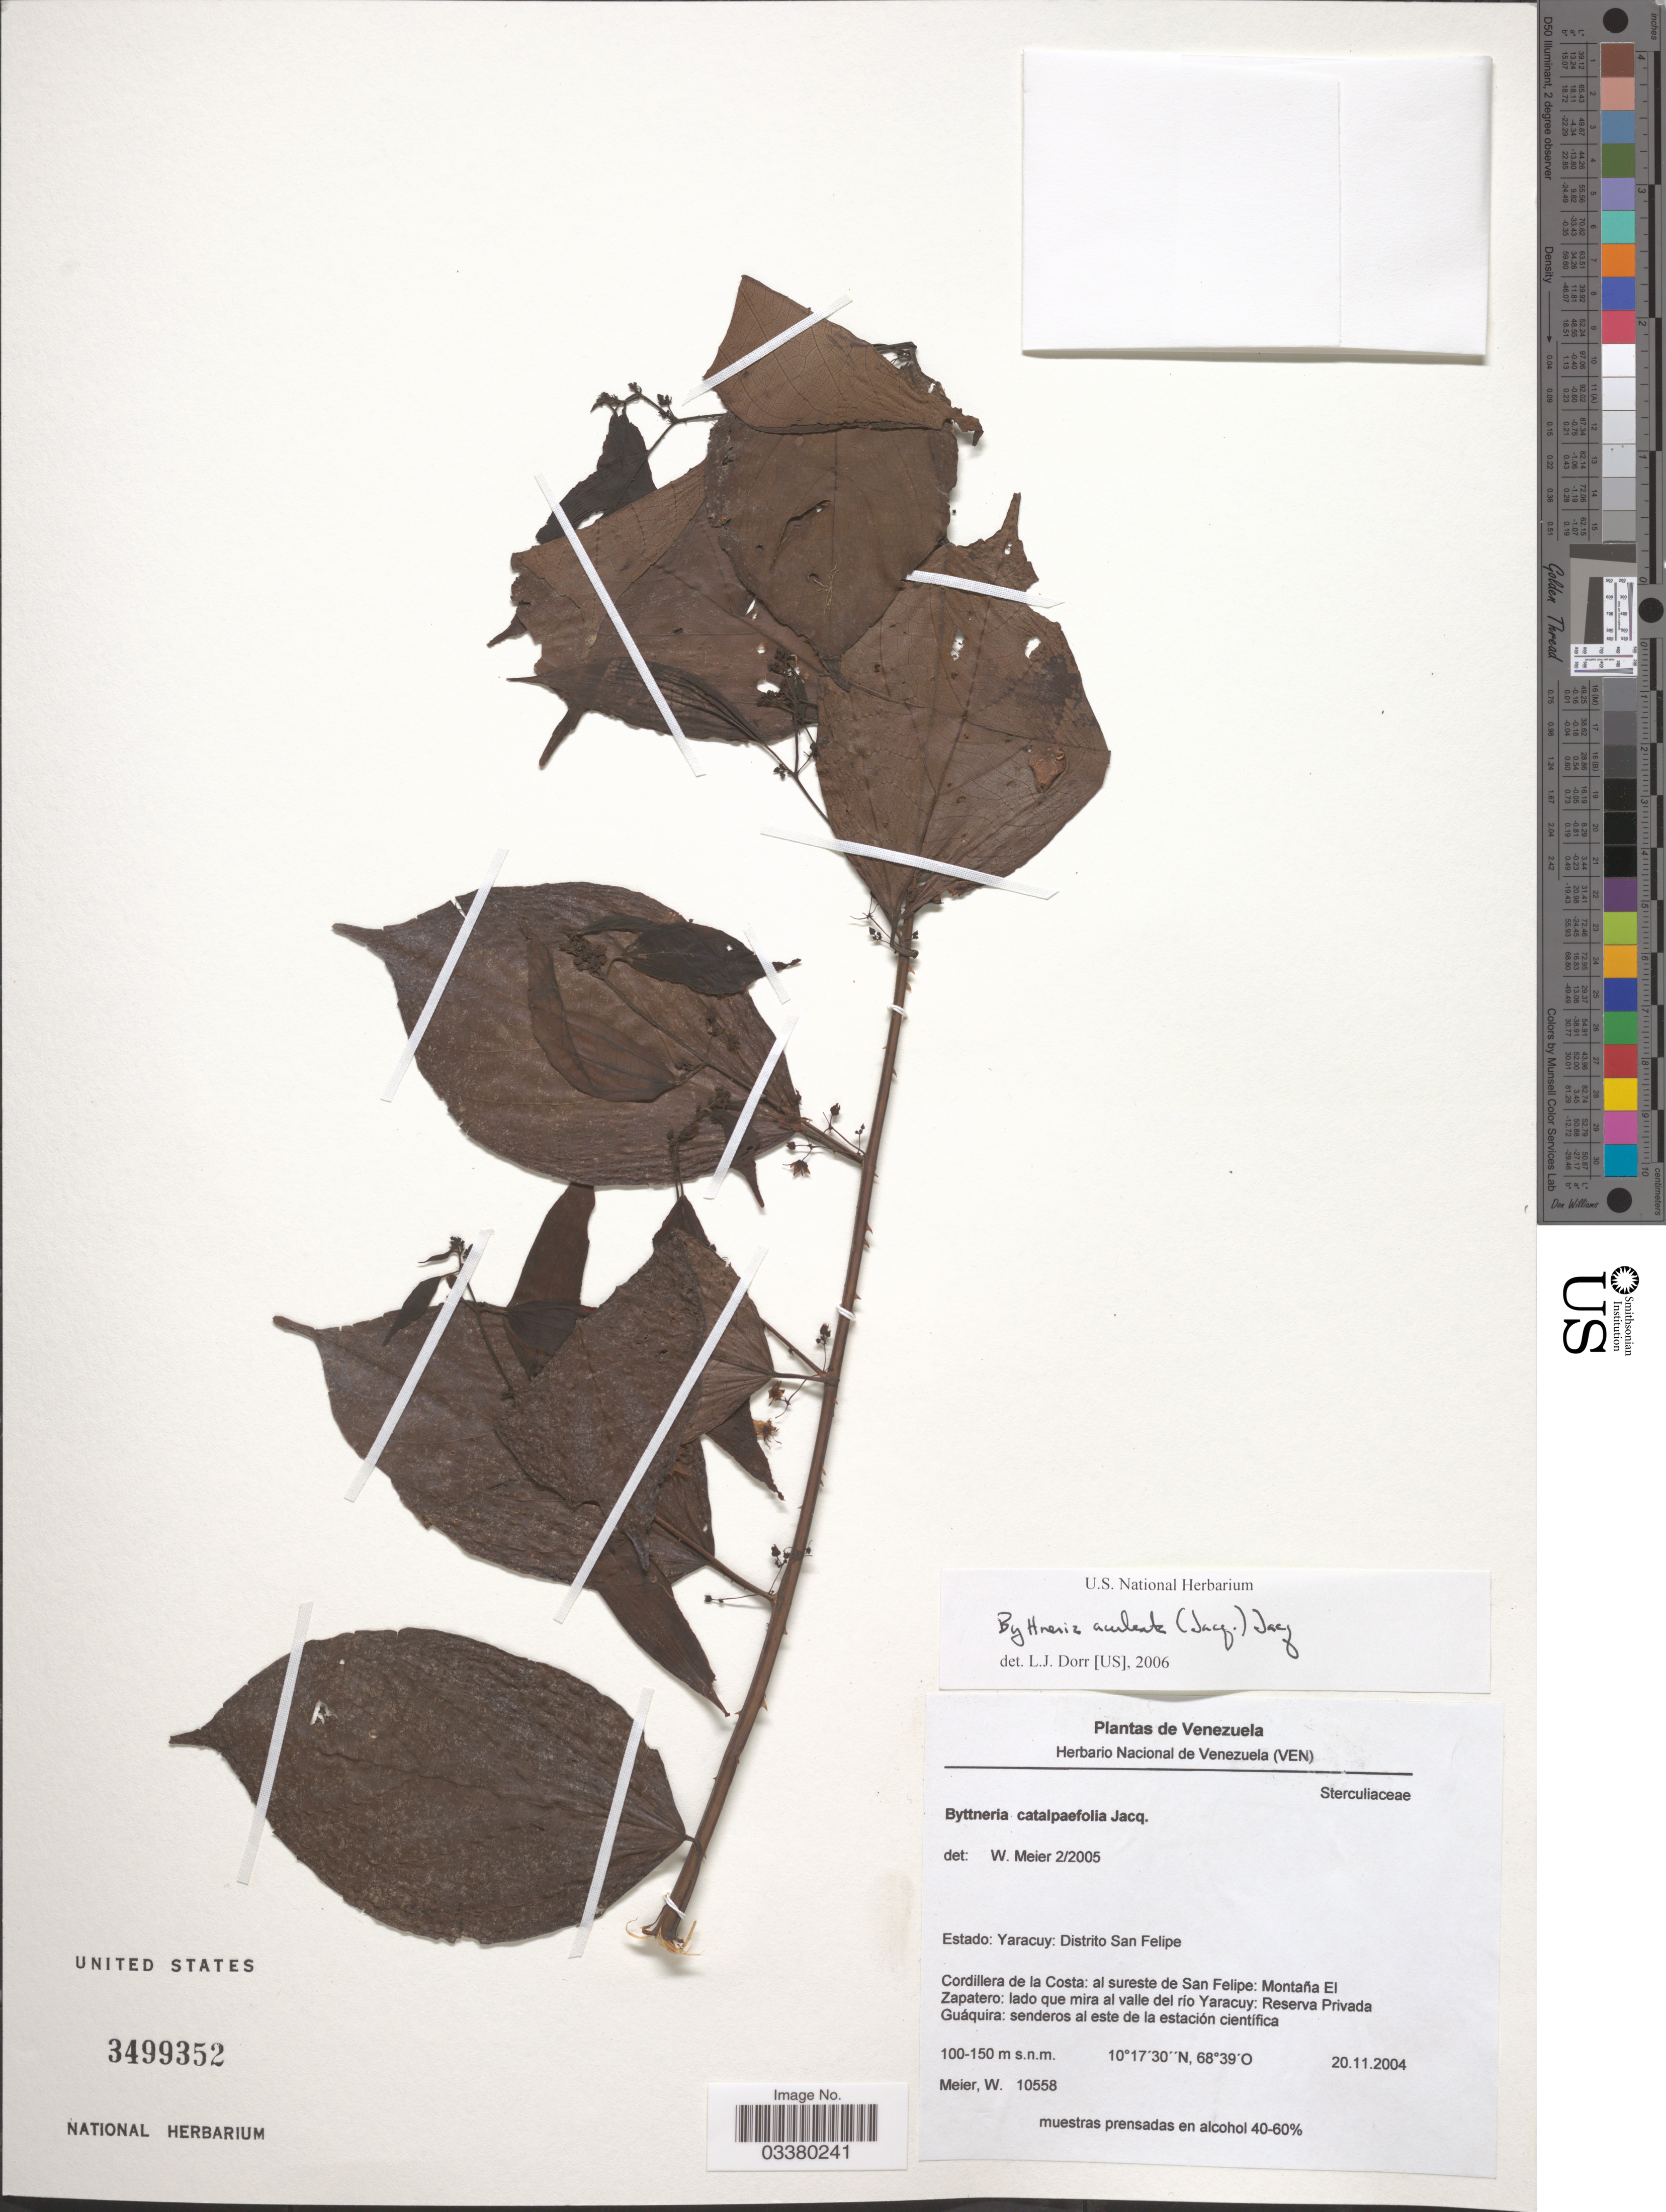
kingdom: Plantae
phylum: Tracheophyta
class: Magnoliopsida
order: Malvales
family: Malvaceae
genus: Byttneria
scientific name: Byttneria aculeata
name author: (Jacq.) Jacq.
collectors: W. Meier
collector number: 10558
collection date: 2004-11-20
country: Venezuela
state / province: Yaracuy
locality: Distrito San Felipe. Cordillera de la Costa: al sureste de San Felipe: Montaña El Zapatero: lado que mira al valle del río Yaracuy: Reserva Privada Guáquira: senderos al este de la estación cientifica.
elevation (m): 100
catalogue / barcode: US 3499352